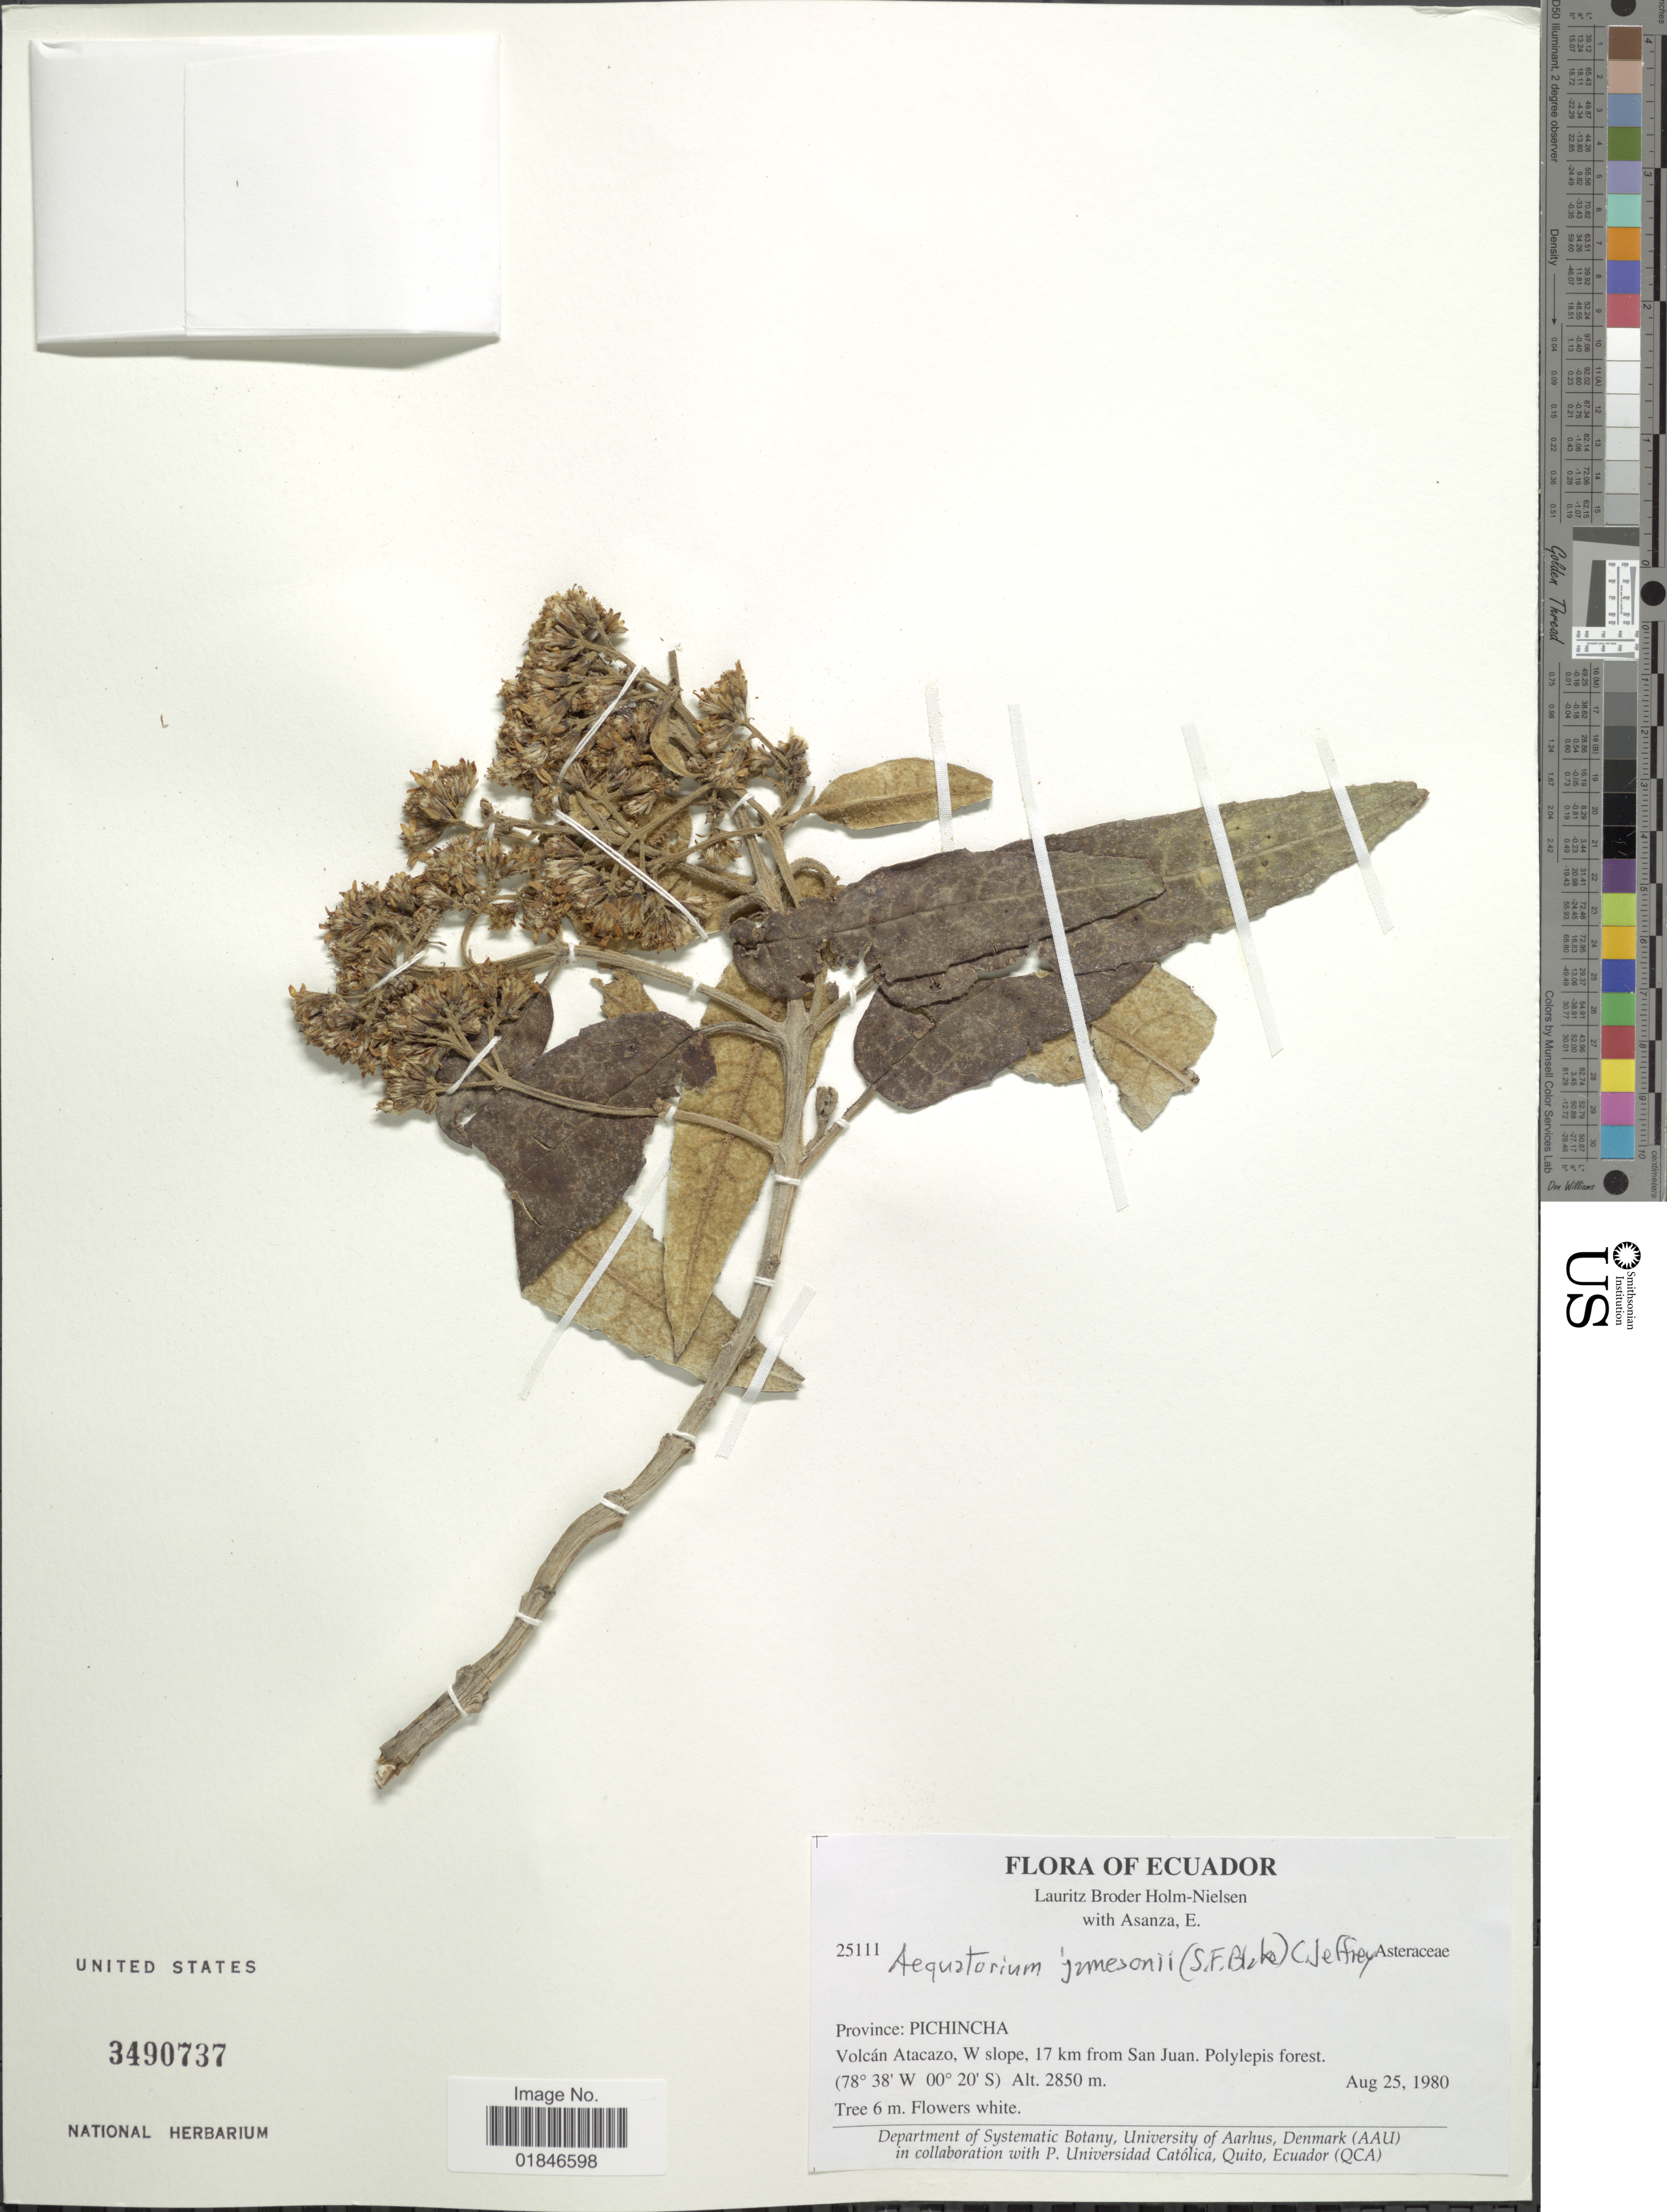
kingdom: Plantae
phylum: Tracheophyta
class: Magnoliopsida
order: Asterales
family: Asteraceae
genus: Aequatorium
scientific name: Aequatorium jamesonii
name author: (S.F. Blake) C. Jeffrey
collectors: L. B. Holm-Nielsen & E. Asanza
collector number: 25111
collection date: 1980-08-25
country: Ecuador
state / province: Pichincha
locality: Province: Pichincha, Volcan Atacazo, W slope, 17 km from San Juan.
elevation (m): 2850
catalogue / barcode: US 3490737